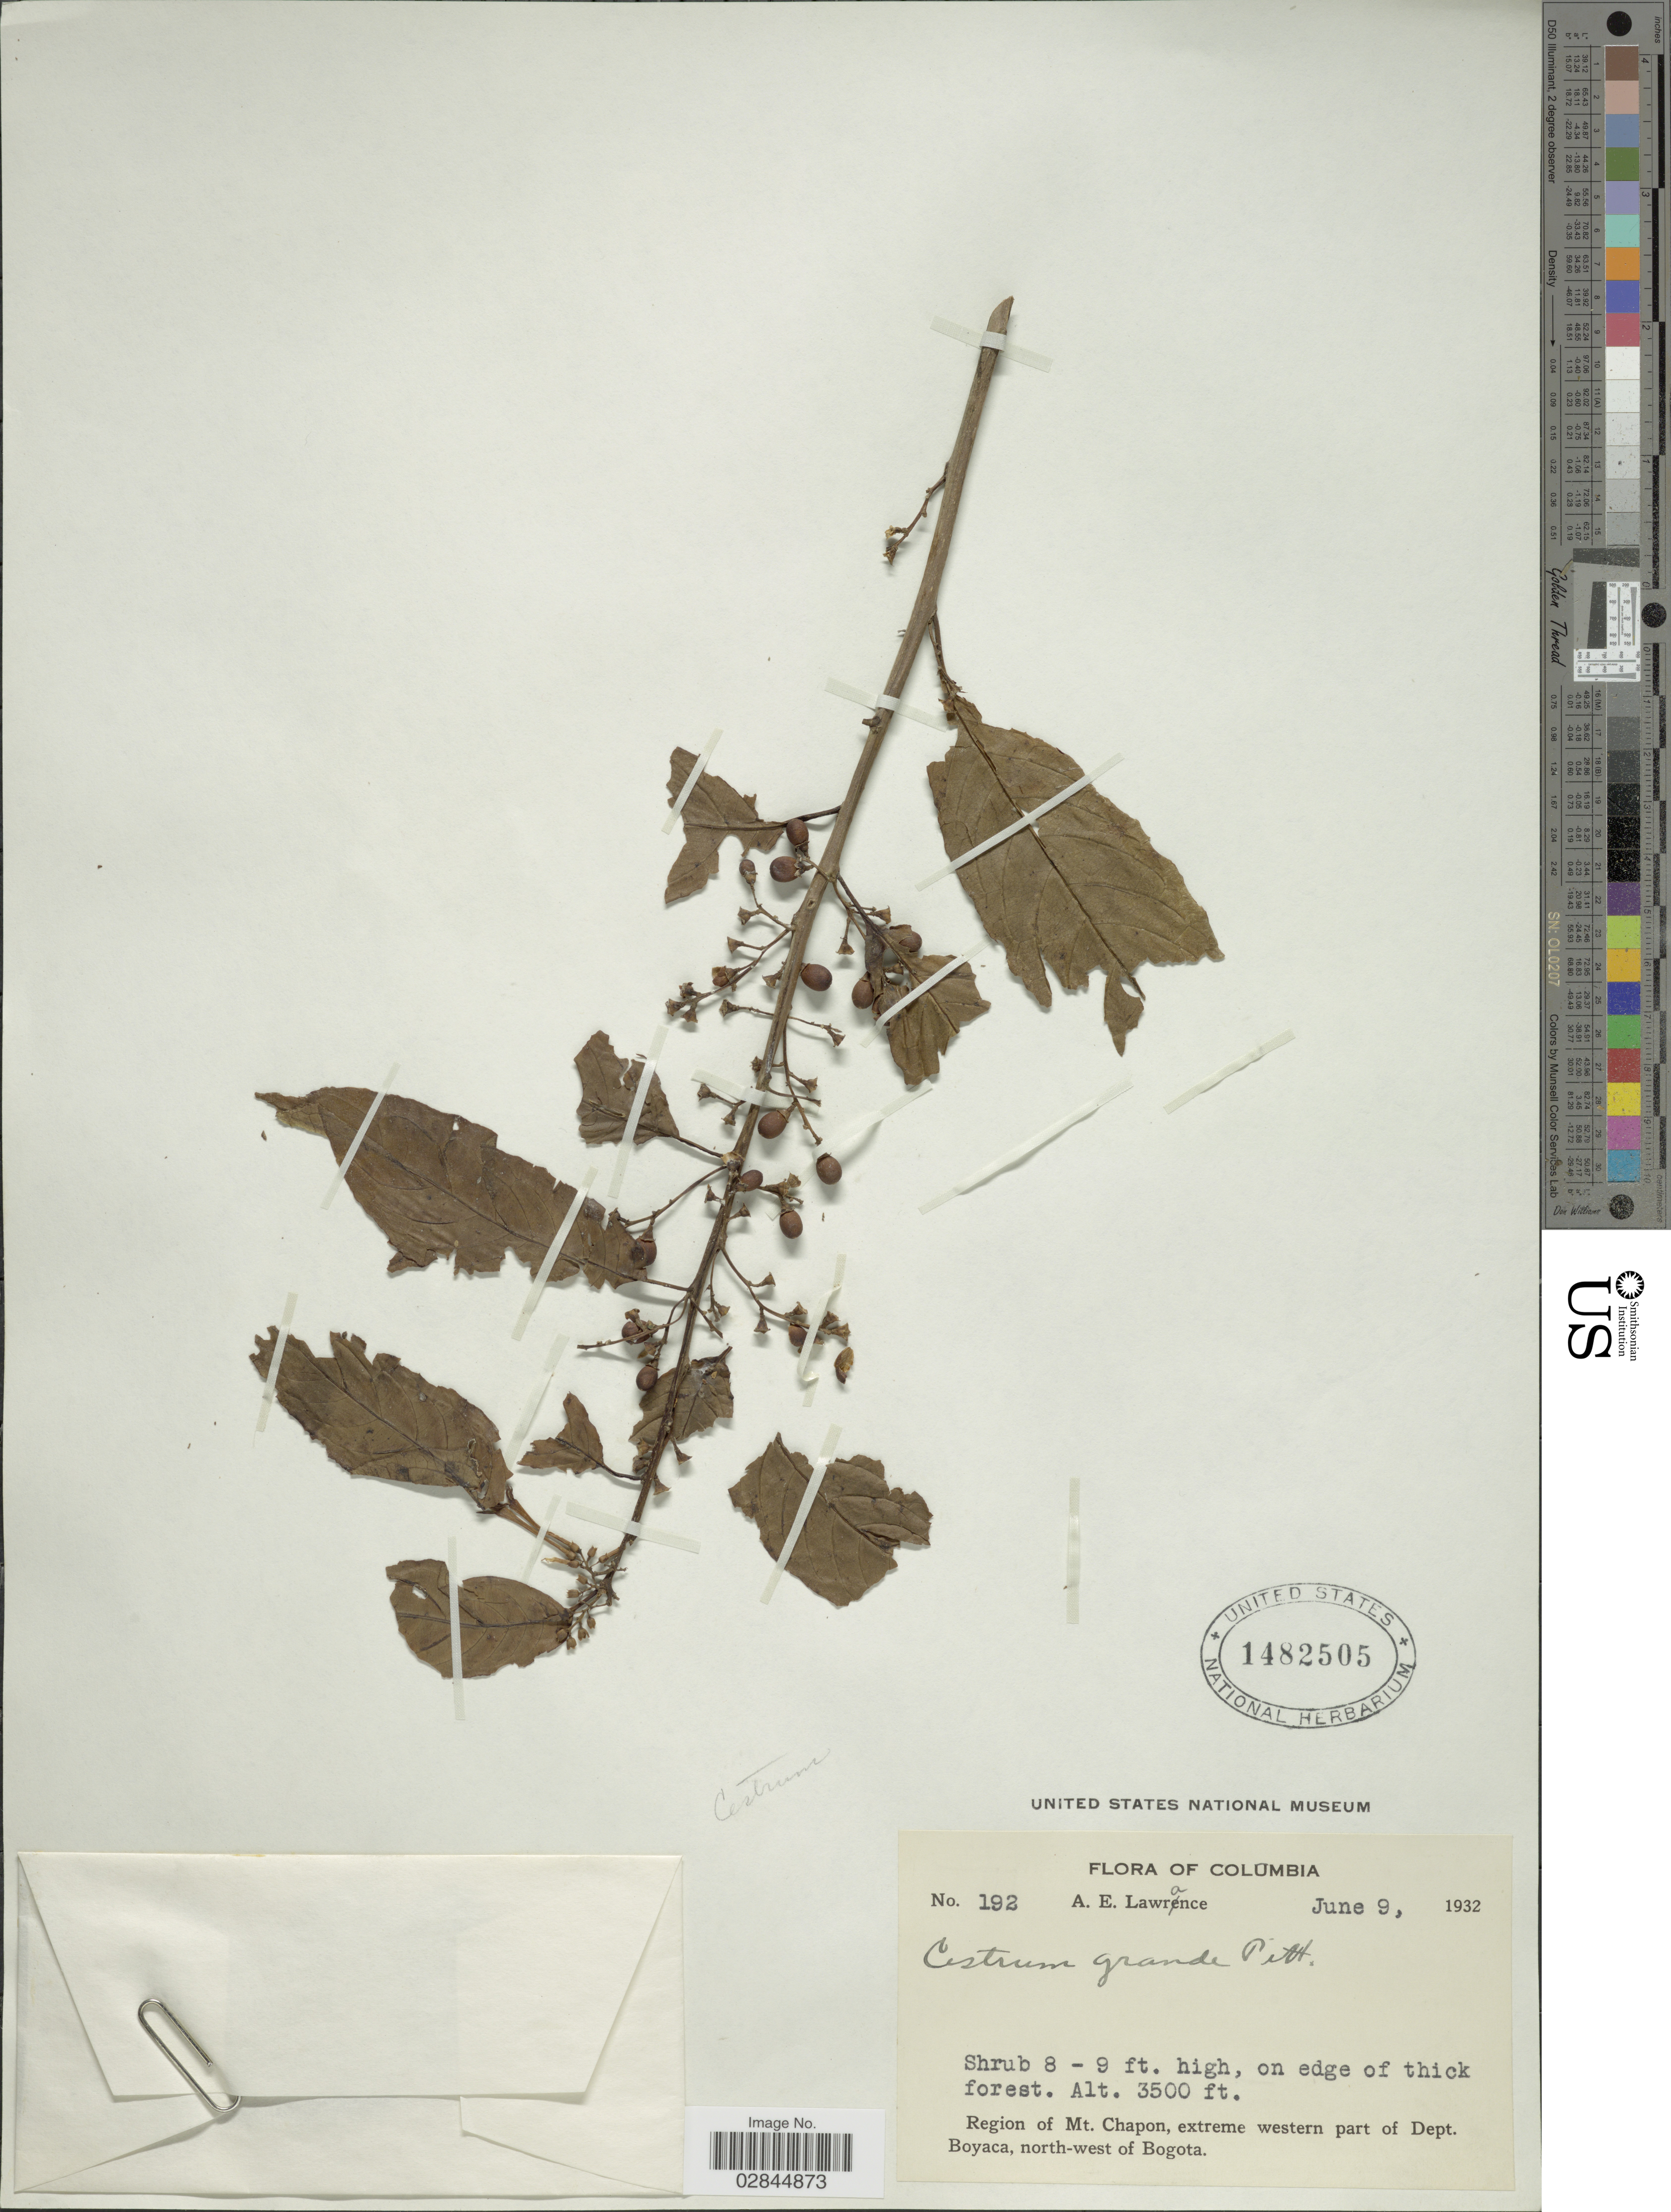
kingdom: Plantae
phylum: Tracheophyta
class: Magnoliopsida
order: Solanales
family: Solanaceae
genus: Cestrum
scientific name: Cestrum racemosum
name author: Ruiz & Pav.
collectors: A. Lawrance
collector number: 192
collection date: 1932-06-09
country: Colombia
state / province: Boyacá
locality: Region of Mt. Chapon, extreme western part of Dept. Boyaca, north-west of Bogota.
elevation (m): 1067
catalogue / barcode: US 1482505